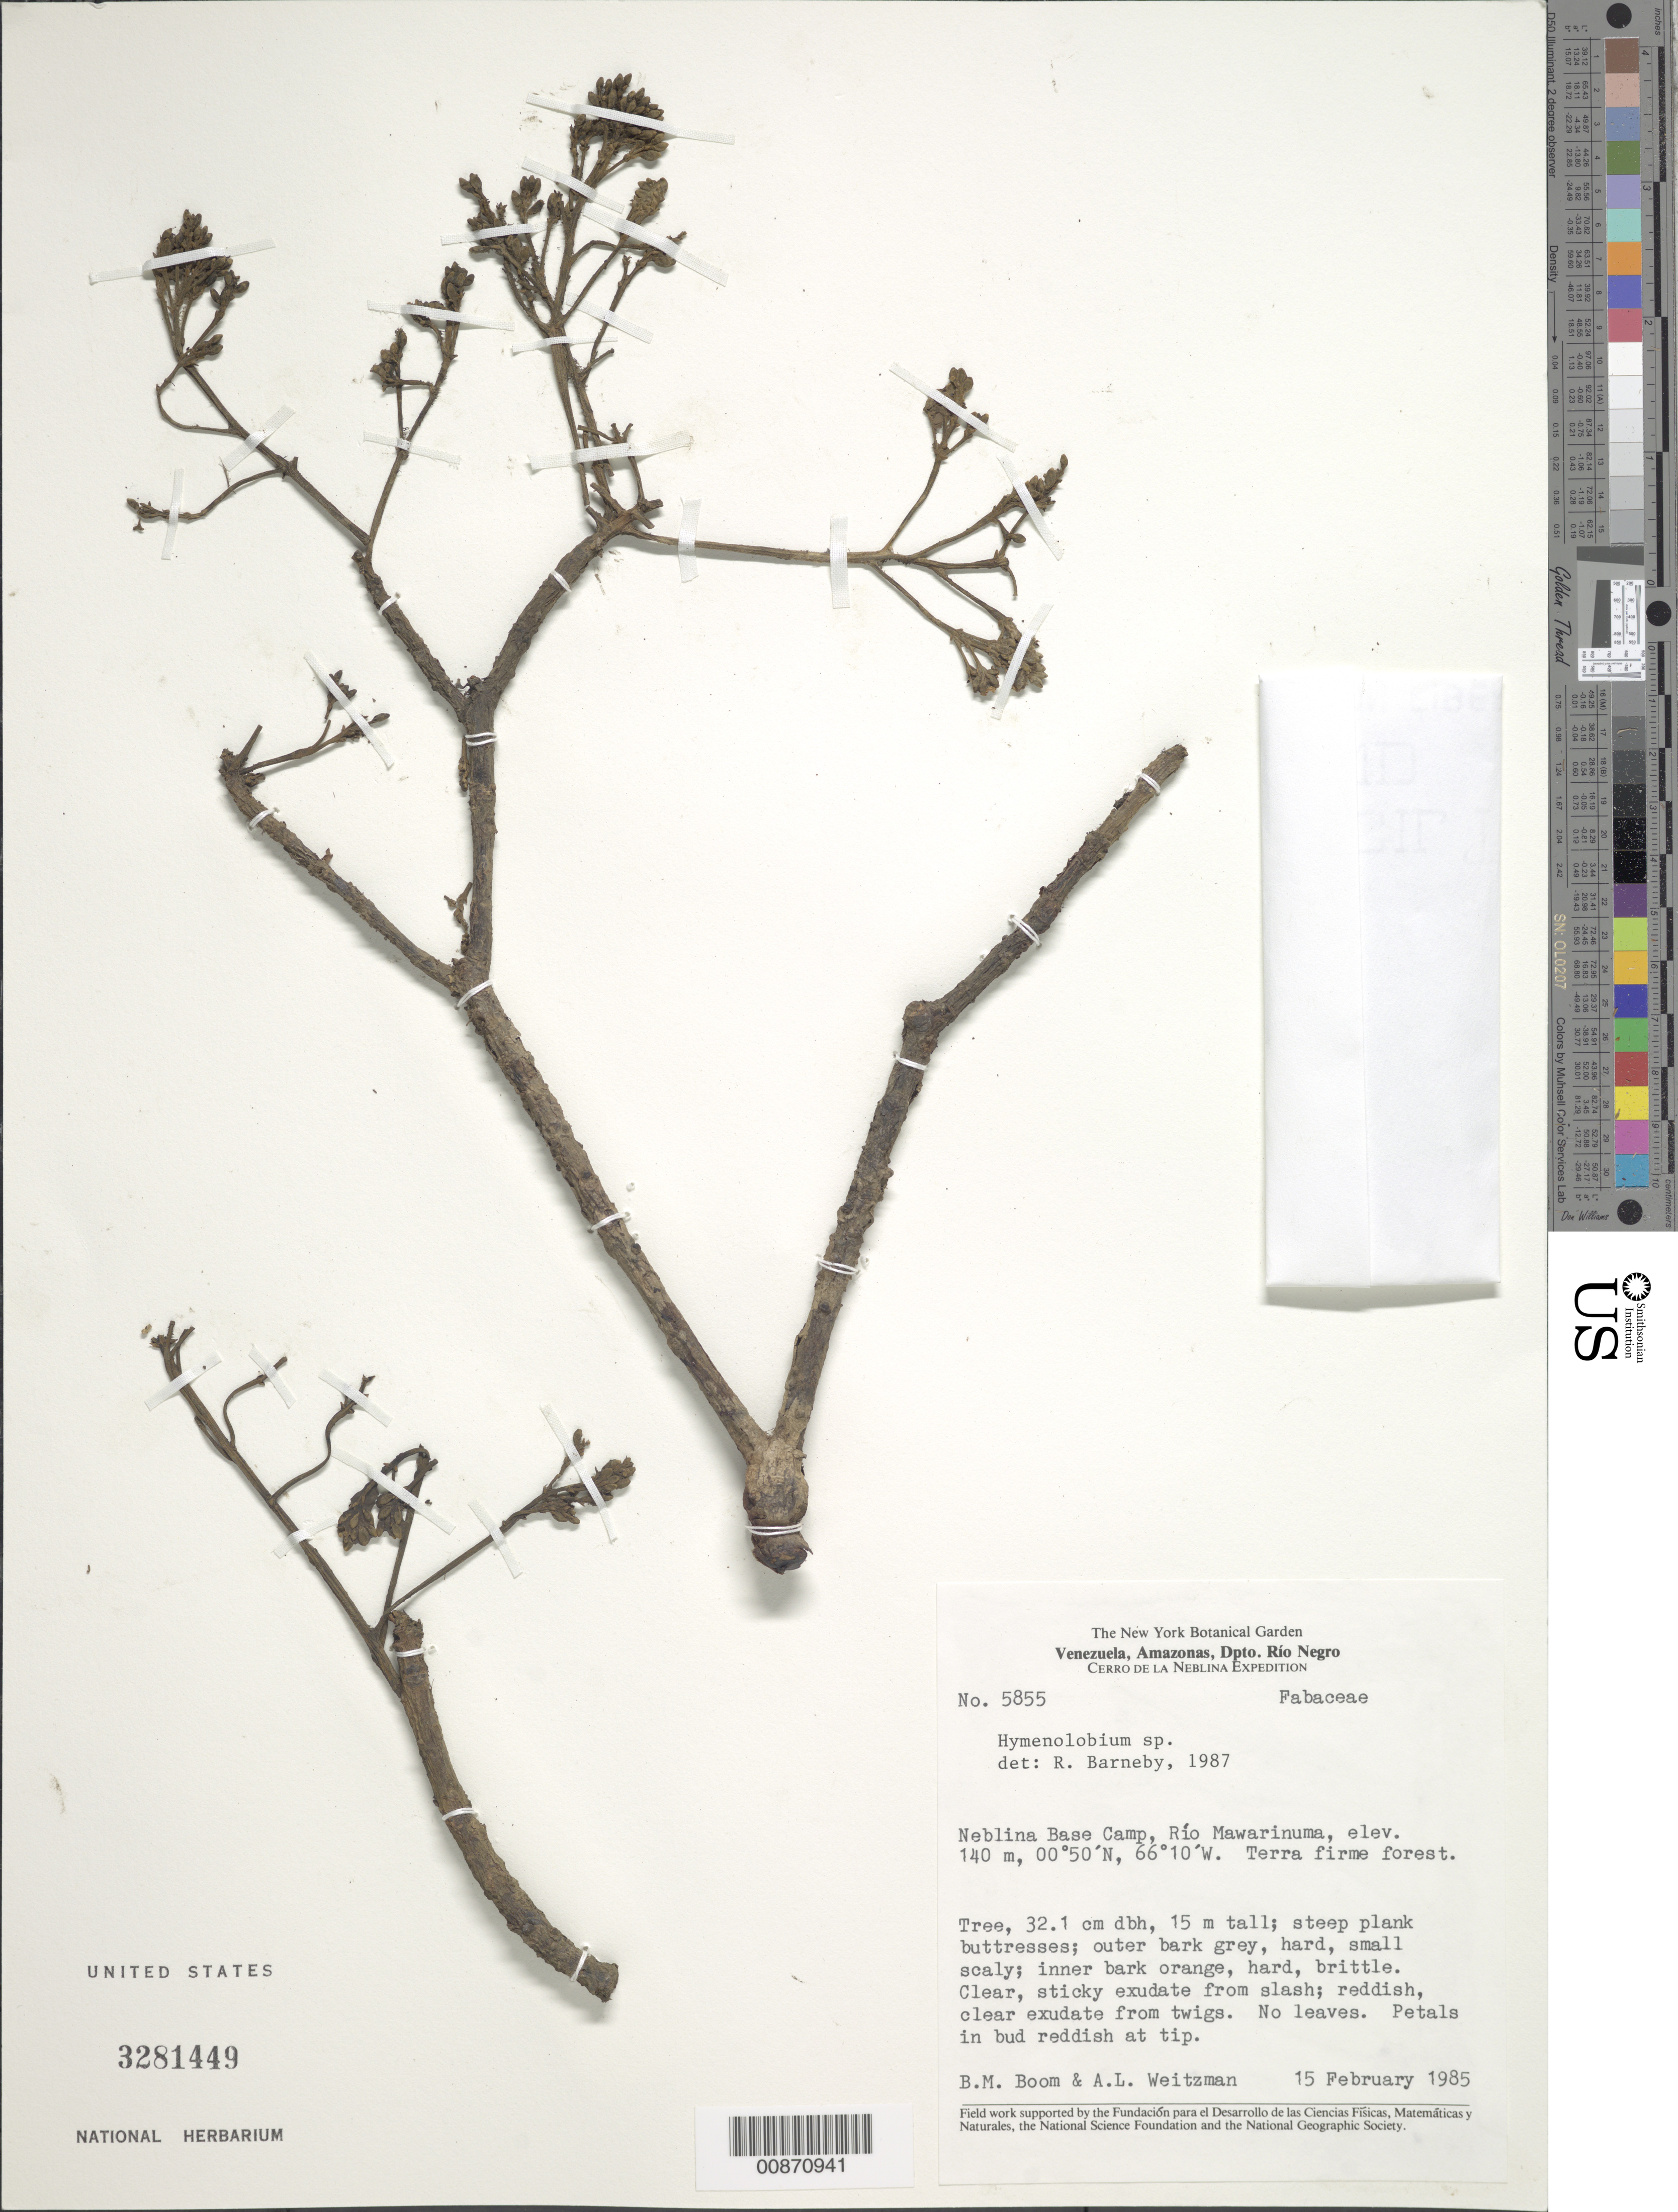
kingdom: Plantae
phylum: Tracheophyta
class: Magnoliopsida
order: Fabales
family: Fabaceae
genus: Hymenolobium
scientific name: Hymenolobium sp.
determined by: Barneby, Rupert C., (NY)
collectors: B. M. Boom & A. L. Weitzman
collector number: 5855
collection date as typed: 15-Feb-87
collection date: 1987-02-15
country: Venezuela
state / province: Amazonas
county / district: Río Negro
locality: Cerro de la Neblina Base Camp, Río Mawarinuma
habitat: Terra firme forest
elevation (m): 140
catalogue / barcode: US 3281449